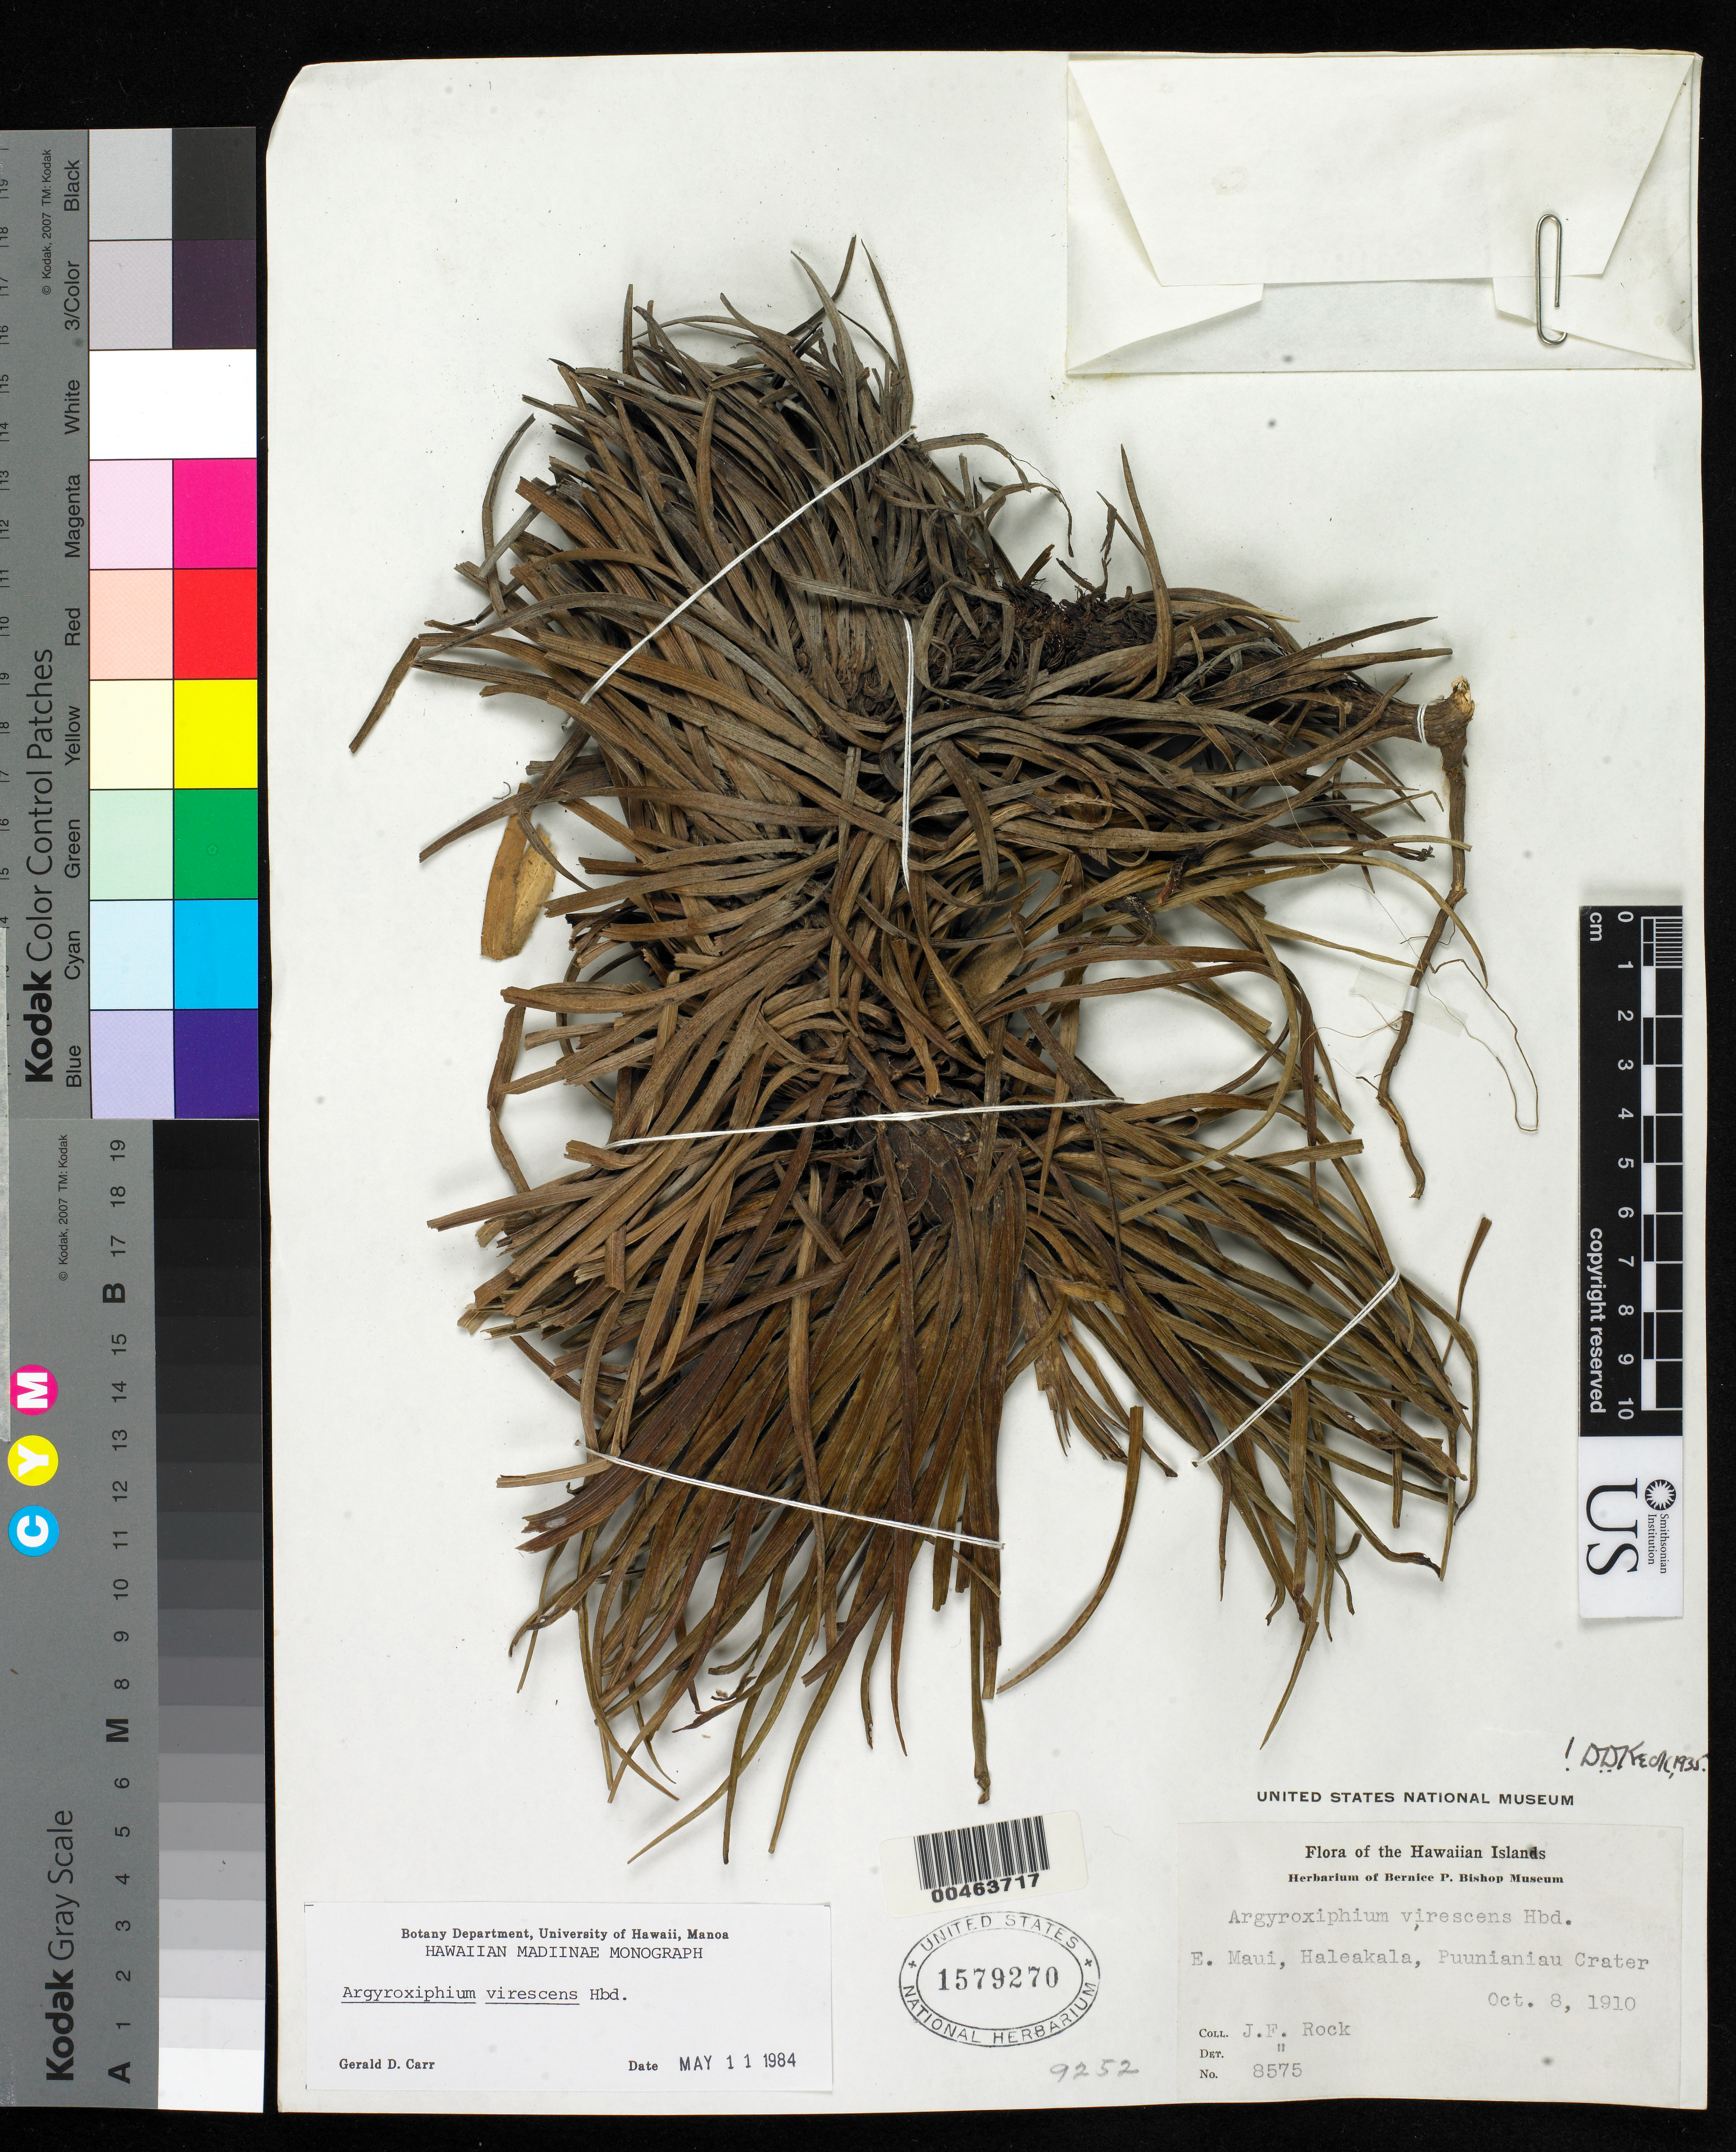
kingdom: Plantae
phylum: Tracheophyta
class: Magnoliopsida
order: Asterales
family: Asteraceae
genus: Argyroxiphium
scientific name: Argyroxiphium virescens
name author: Hillebr.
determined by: Rock, Joseph F.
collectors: J. F. Rock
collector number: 8575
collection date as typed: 8 Oct 1910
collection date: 1910-10-08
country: United States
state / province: Hawaii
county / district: Maui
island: Maui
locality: E. Maui, Haleakala, Puuianiau Crater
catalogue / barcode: US 1579270